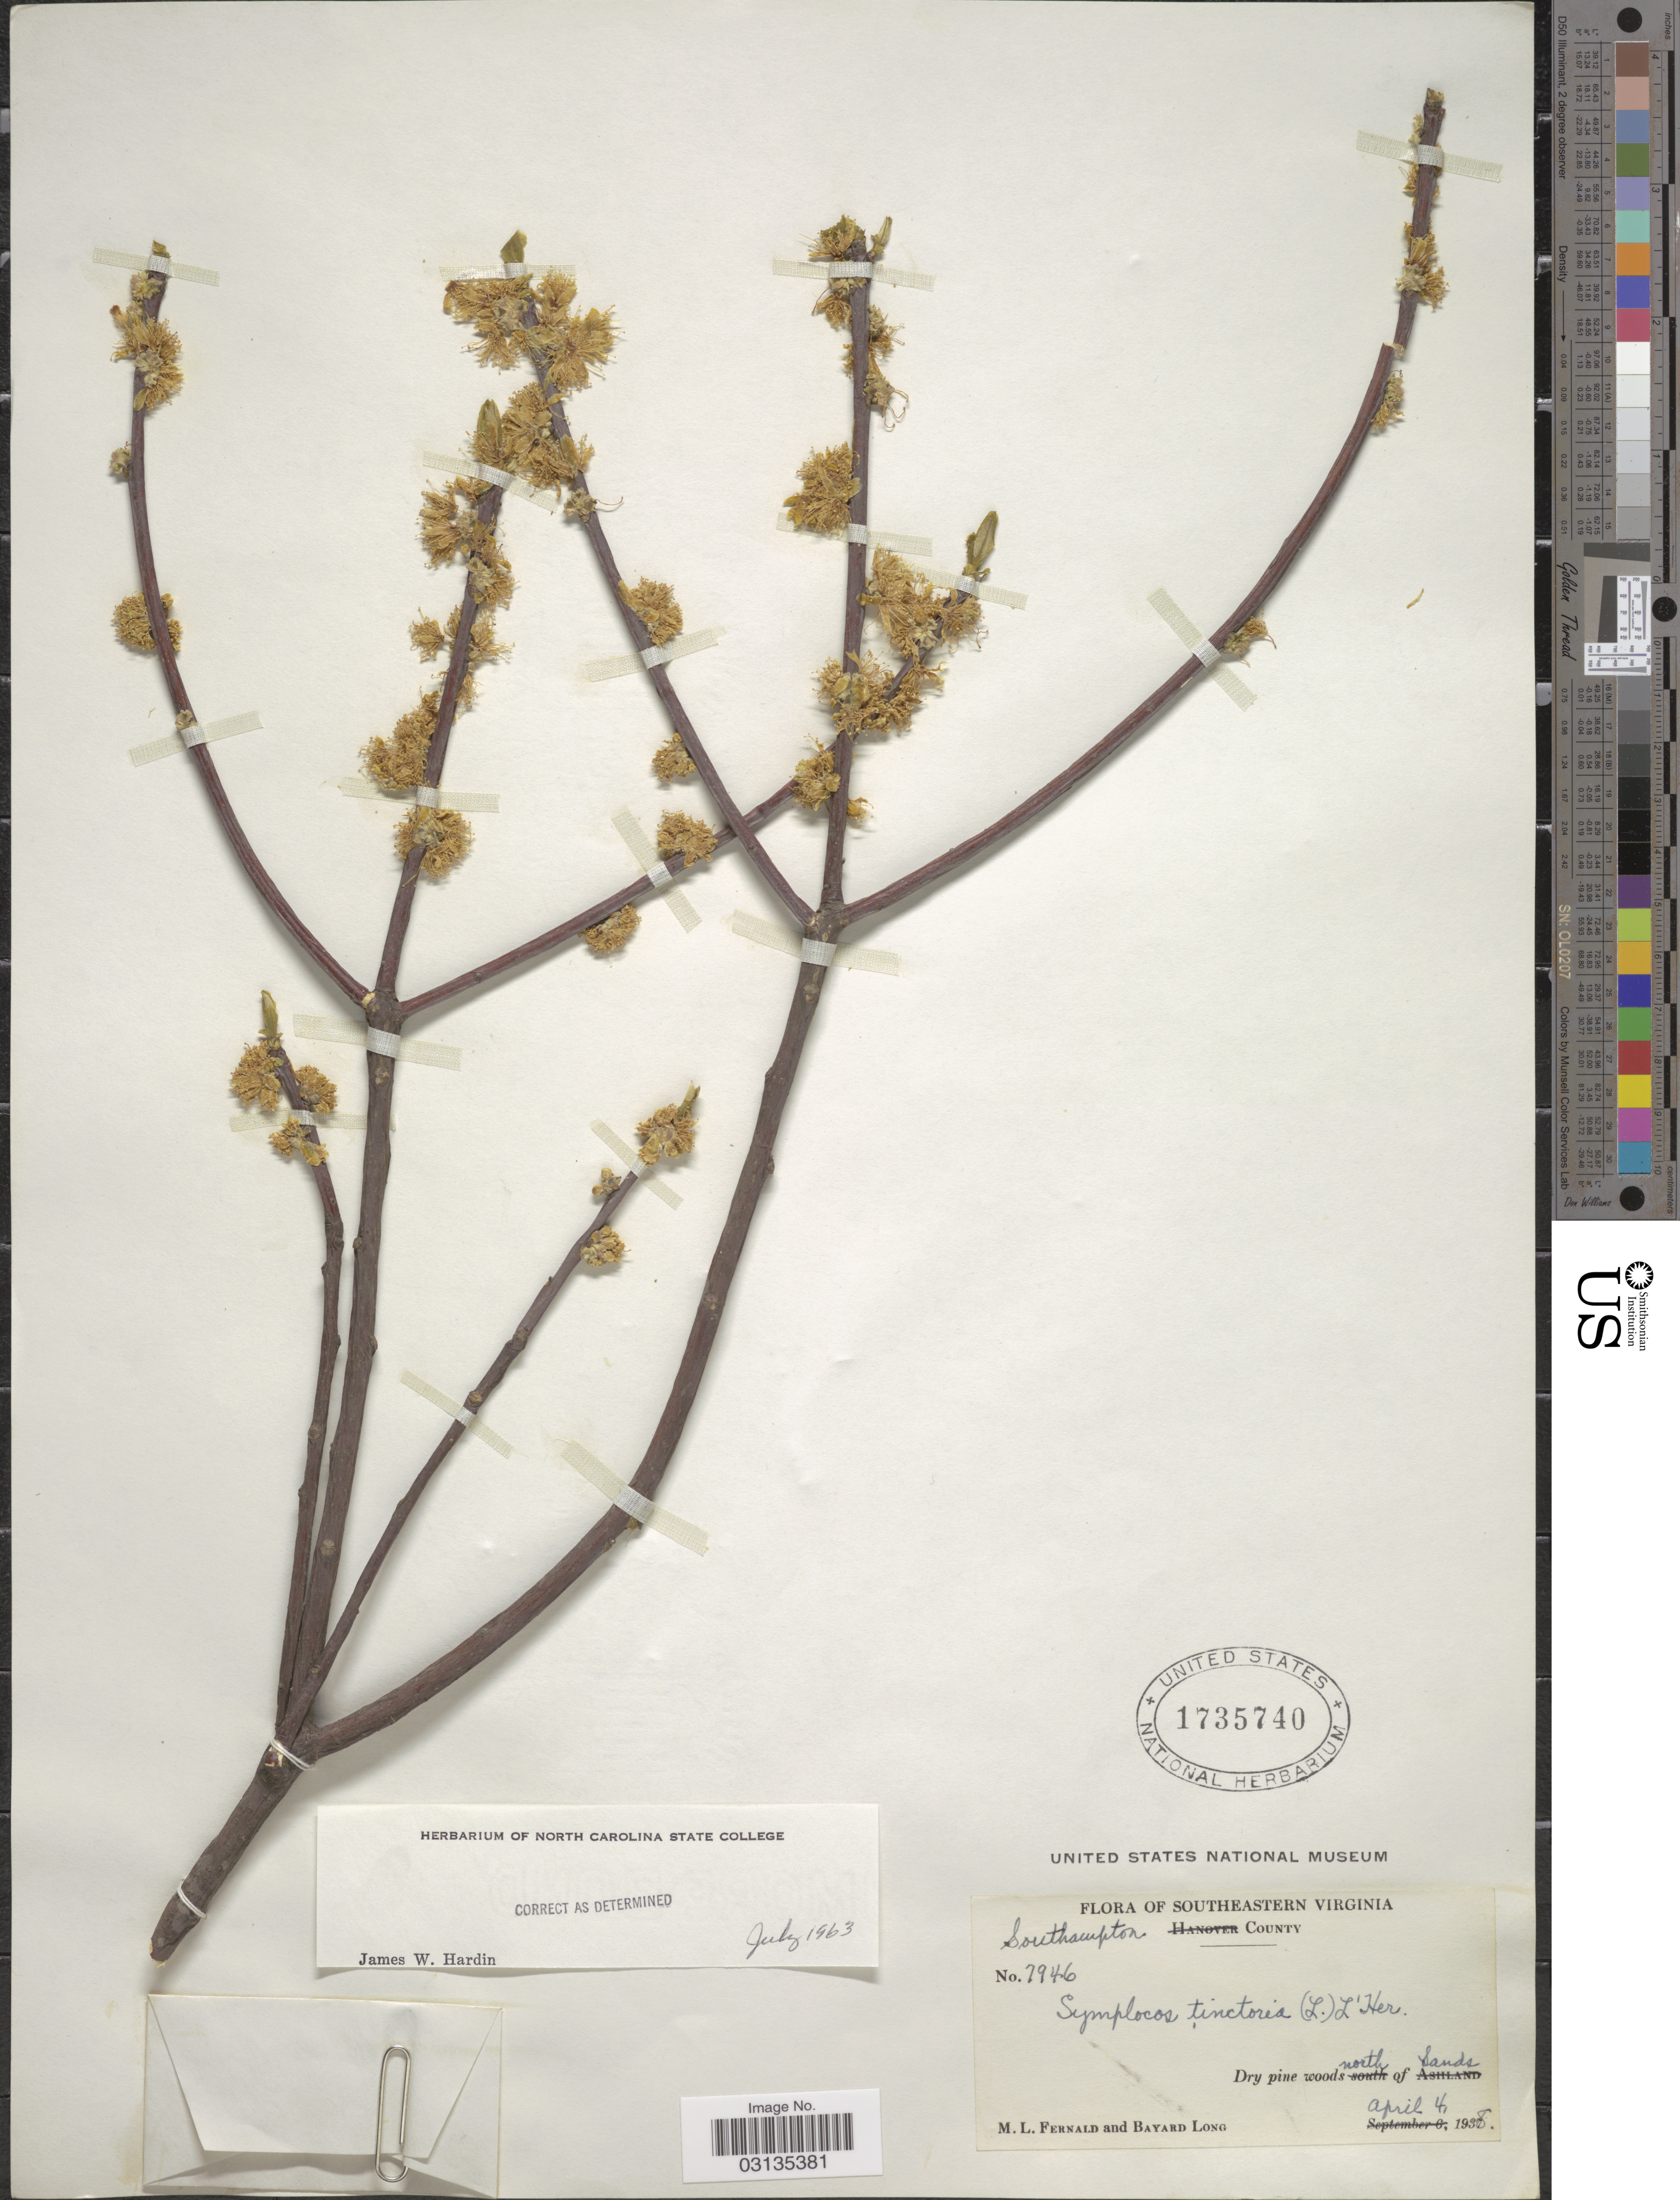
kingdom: Plantae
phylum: Tracheophyta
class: Magnoliopsida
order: Ericales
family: Symplocaceae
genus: Symplocos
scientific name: Symplocos tinctoria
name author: (L.) L'Hér.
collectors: M. L. Fernald & B. Long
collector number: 7946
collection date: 1938-04-04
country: United States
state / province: Virginia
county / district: Southampton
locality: Southeastern Virginia, Southampton County, Dry pine woods north of sands.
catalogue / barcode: US 1735740